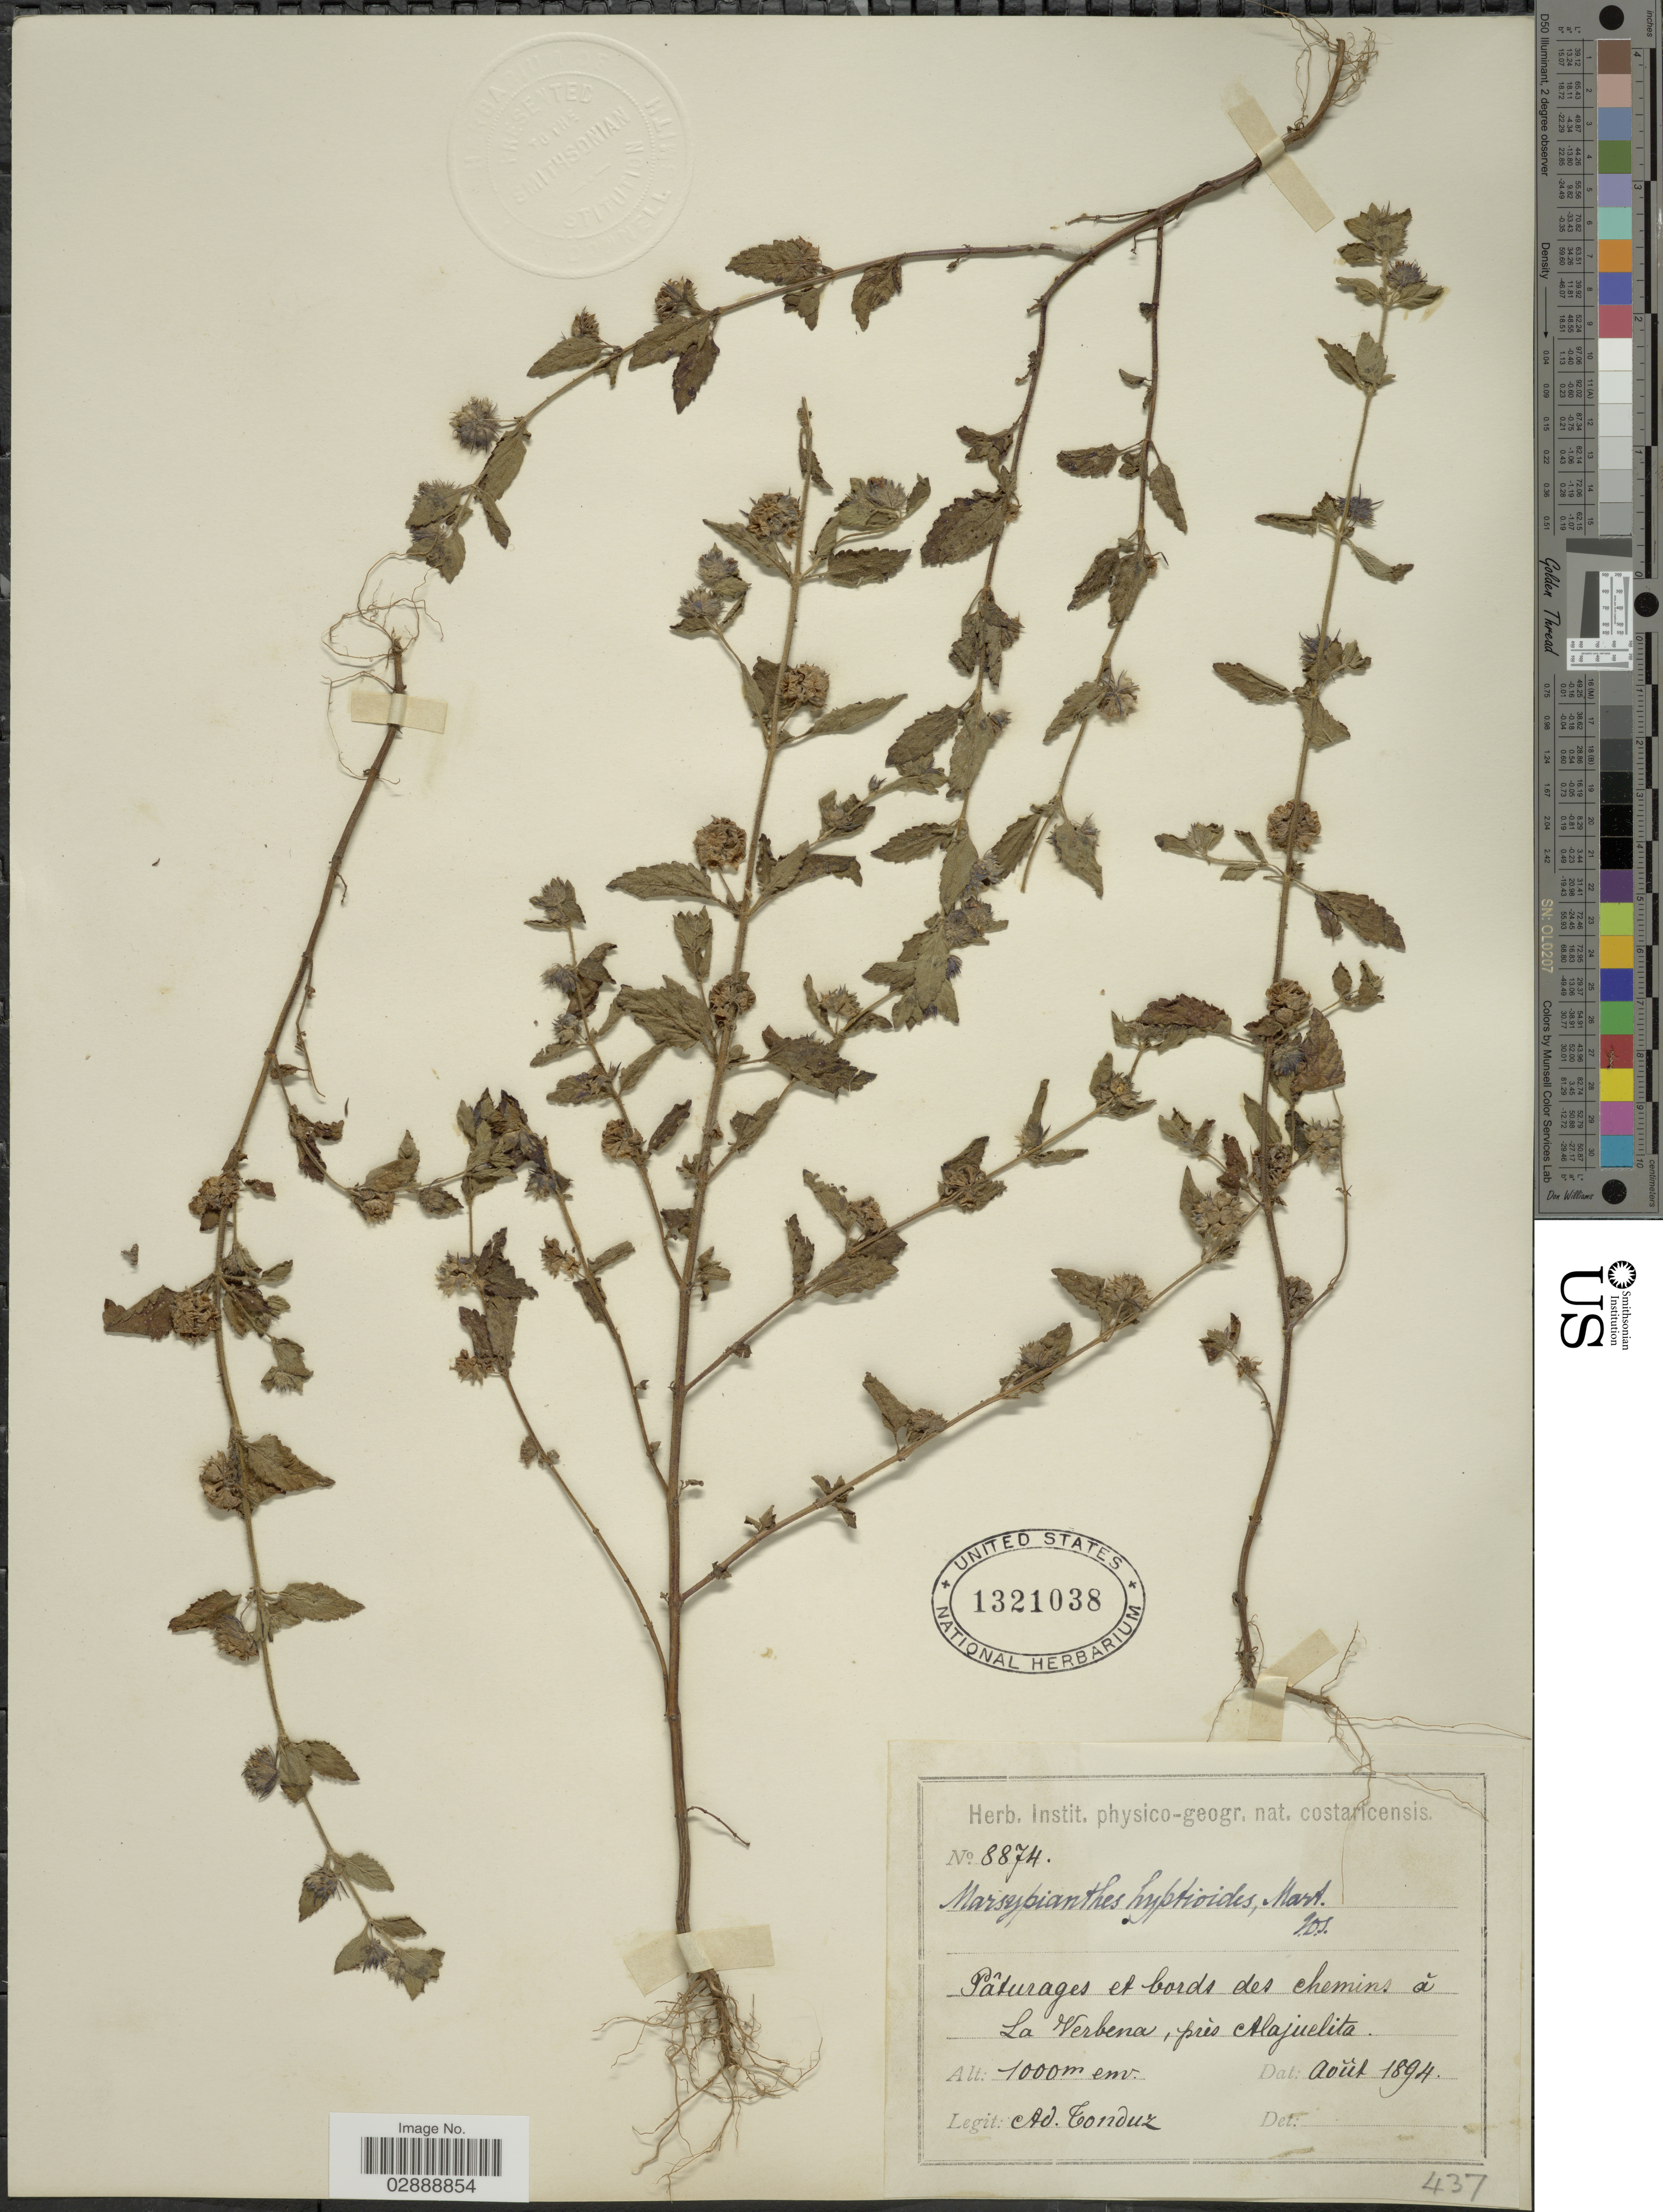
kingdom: Plantae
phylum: Tracheophyta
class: Magnoliopsida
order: Lamiales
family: Lamiaceae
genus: Marsypianthes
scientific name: Marsypianthes chamaedrys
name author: (Vahl) Kuntze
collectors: A. Tonduz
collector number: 8874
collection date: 1894-08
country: Costa Rica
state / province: San José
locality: Pâturages et bords des chemins a La Verbena, près Alajuelita.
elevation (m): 1000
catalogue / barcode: US 1321038